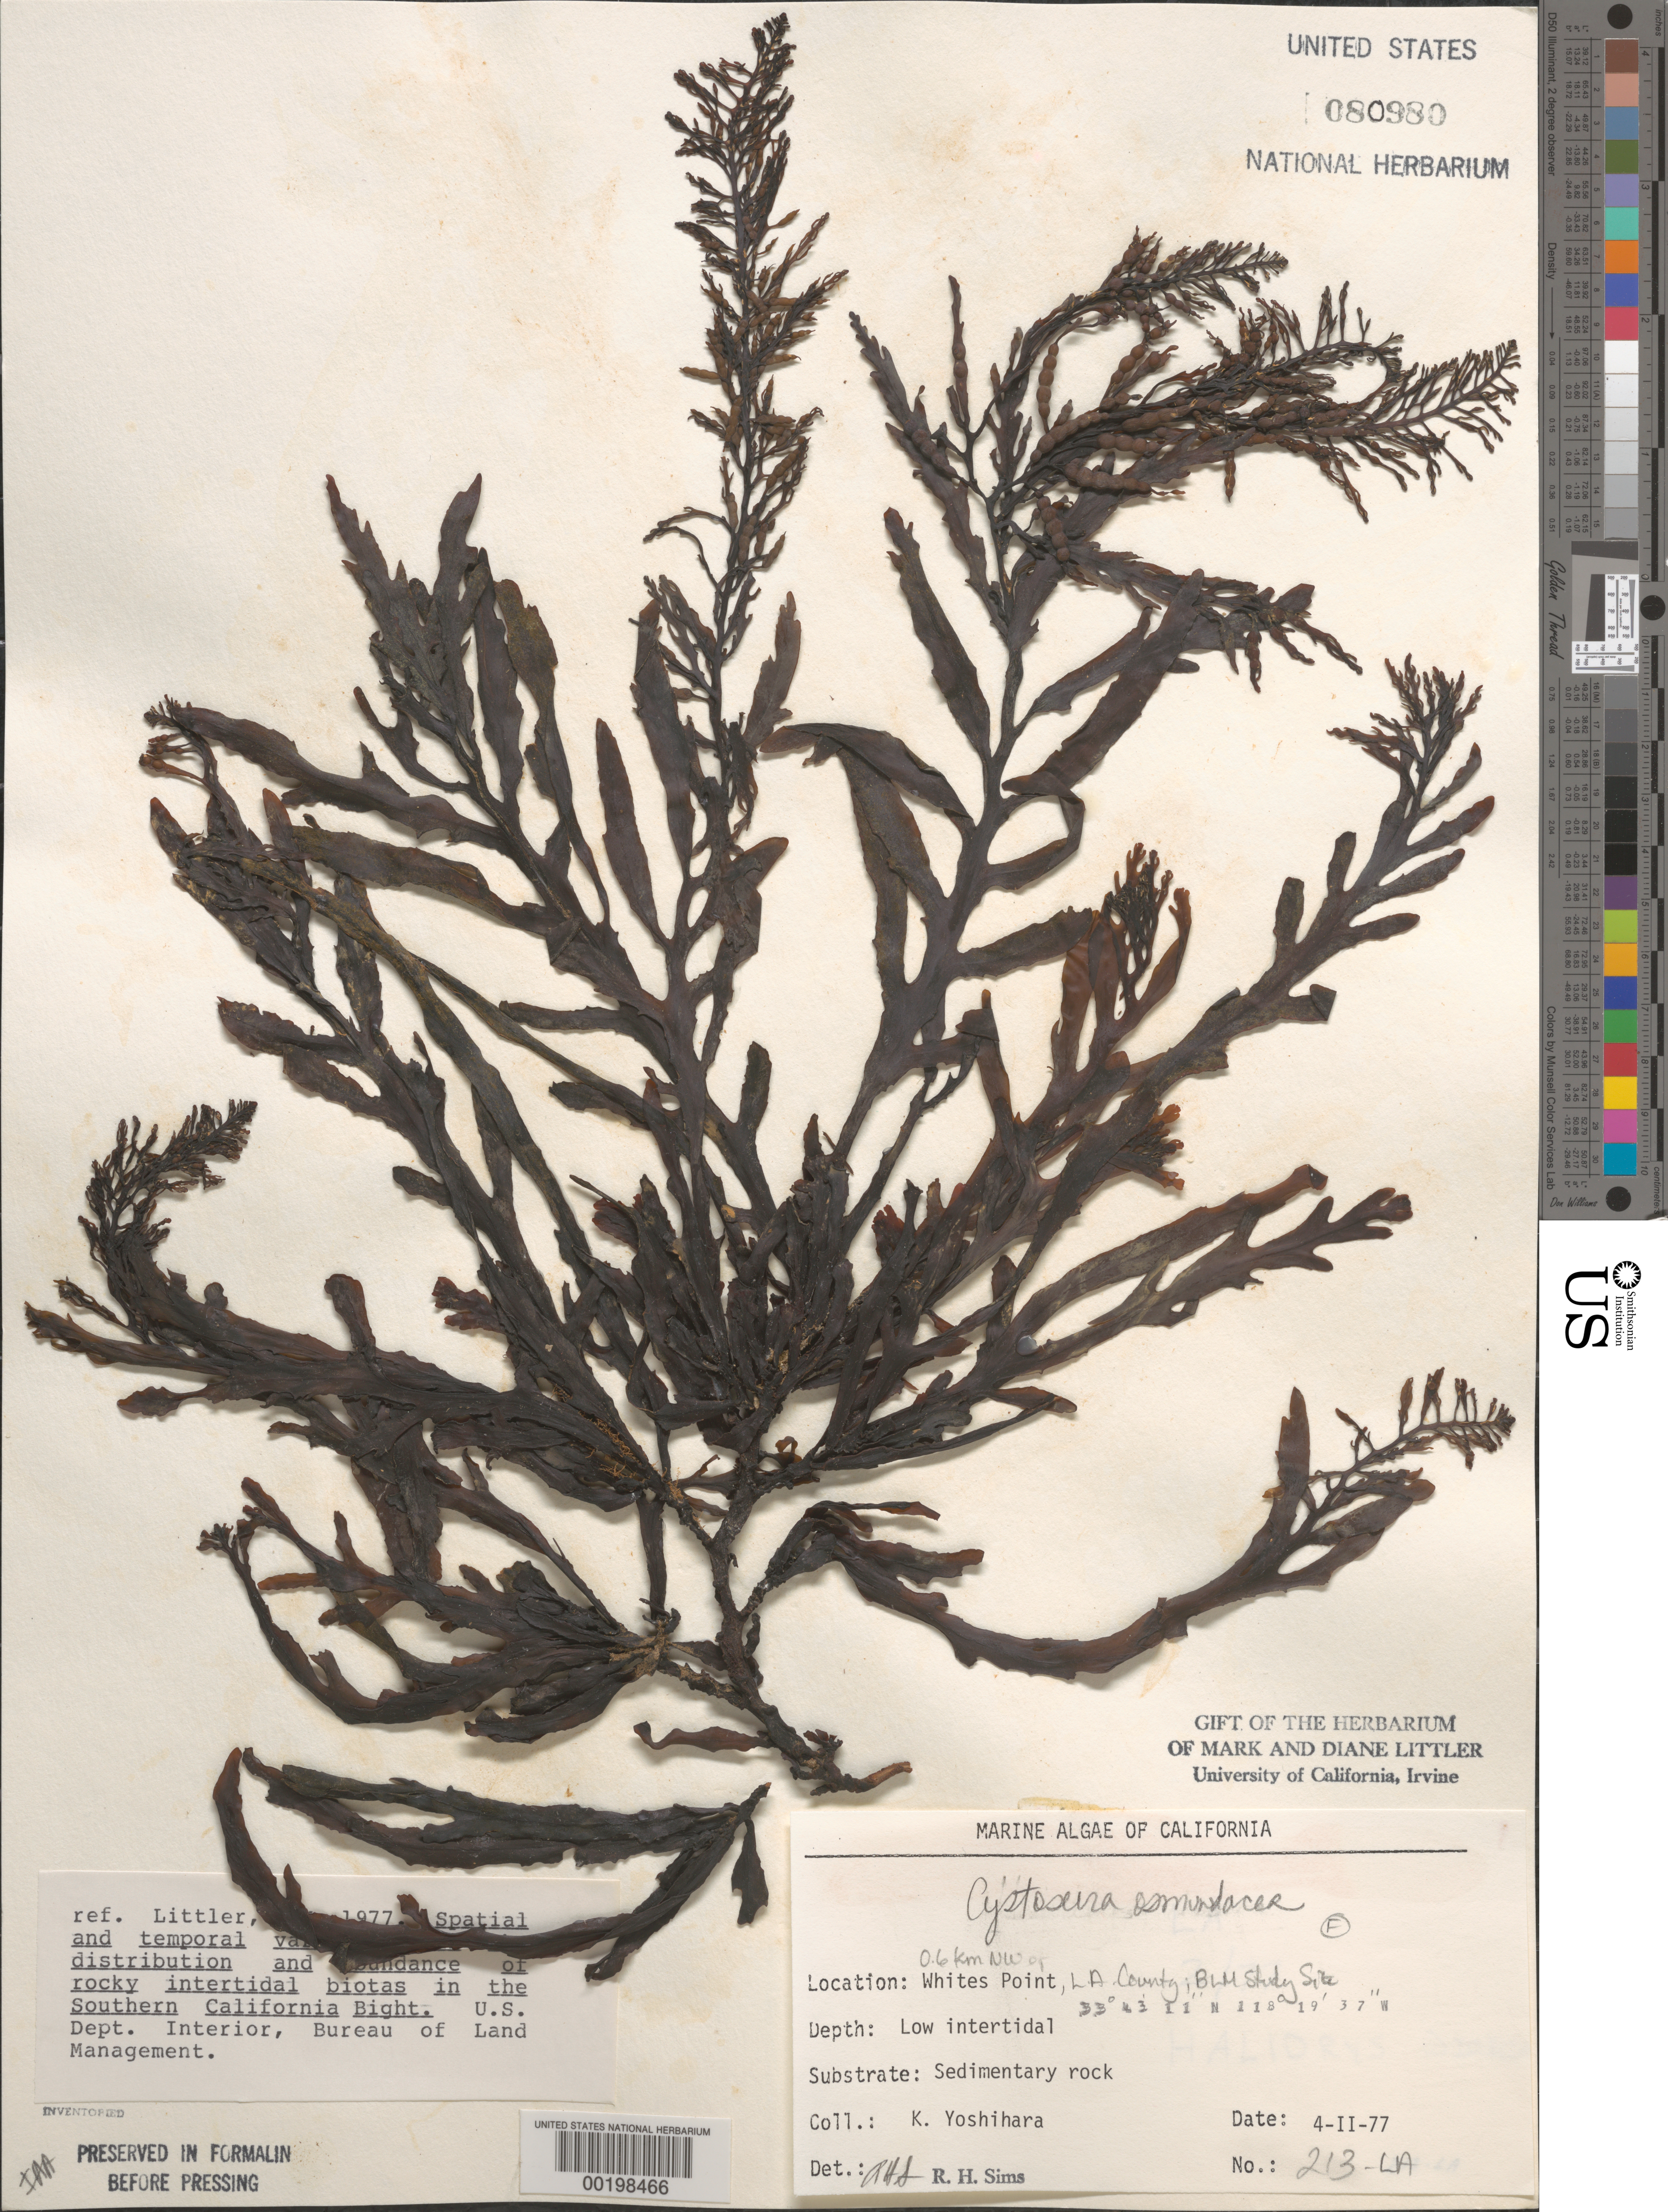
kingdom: Chromista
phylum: Ochrophyta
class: Phaeophyceae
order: Fucales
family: Sargassaceae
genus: Cystoseira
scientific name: Cystoseira osmundacea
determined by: Sims, Robert H.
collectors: K. Yoshihara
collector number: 213-la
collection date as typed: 04 Feb 1977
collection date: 1977-02-04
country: United States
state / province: California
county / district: Los Angeles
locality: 0.6 km northwest of Whites Point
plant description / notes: BLM-SOCALBIGHT Rocky Intertidal Survey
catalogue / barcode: US 80980